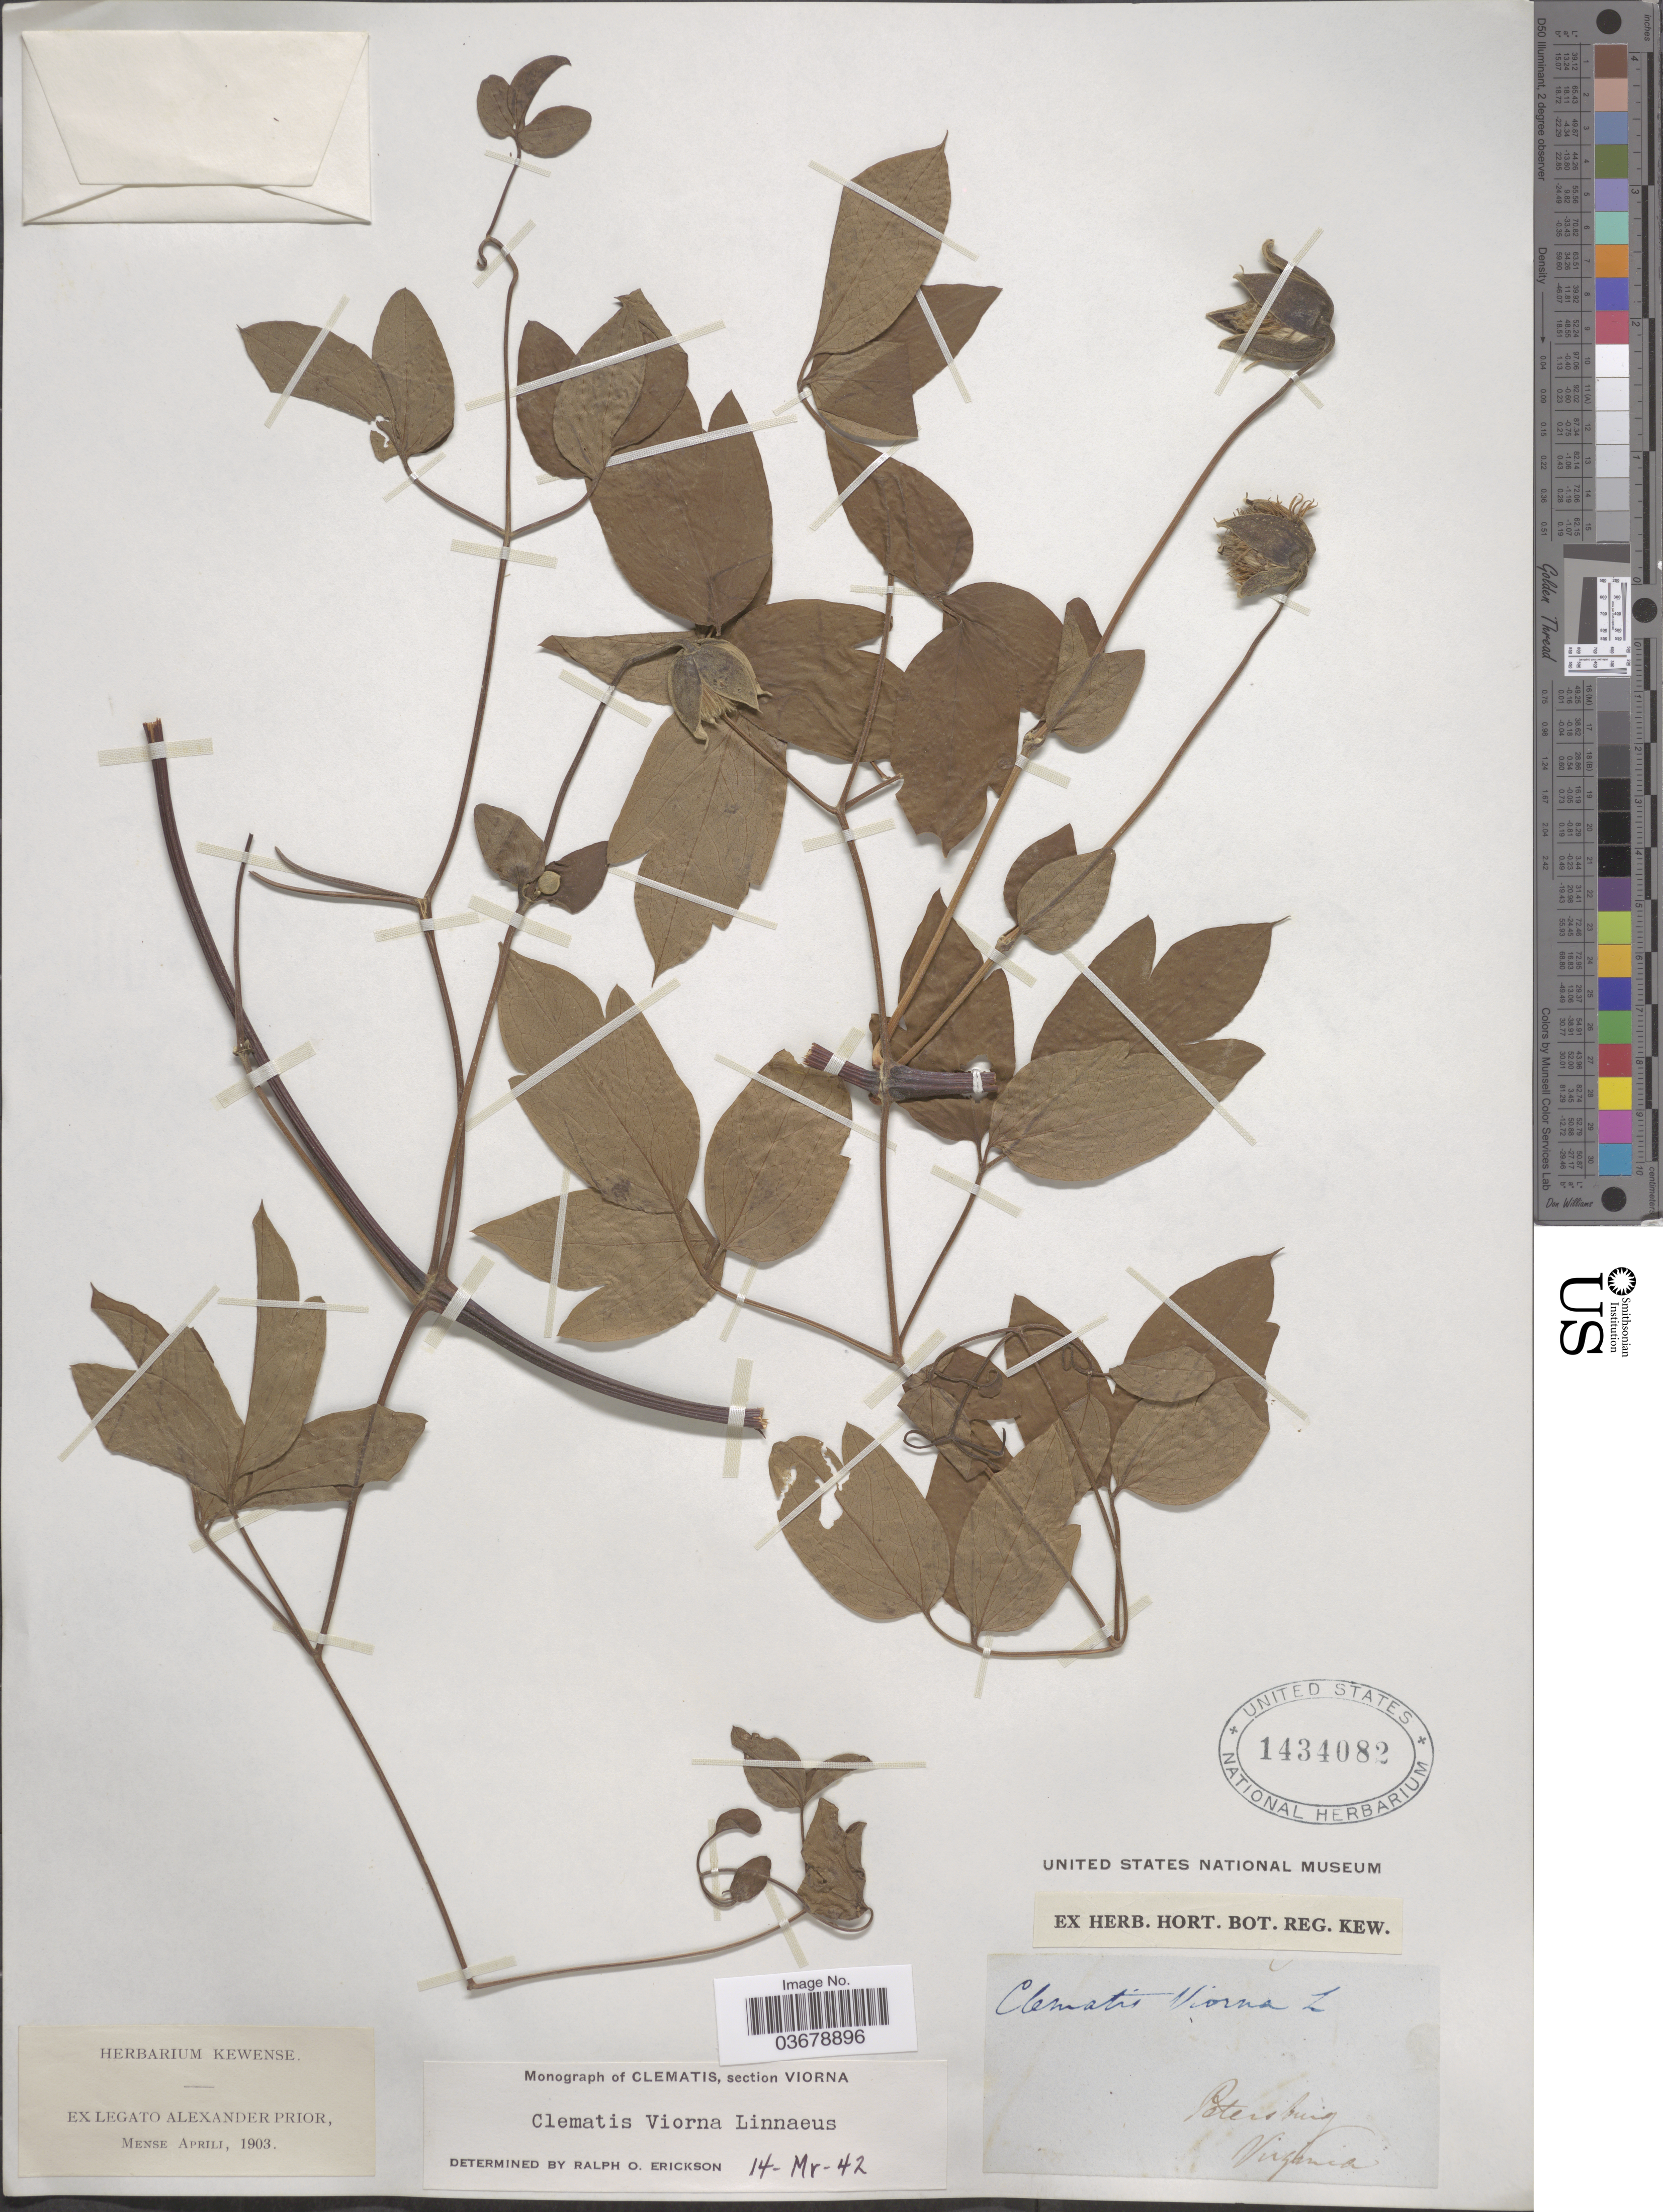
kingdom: Plantae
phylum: Tracheophyta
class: Magnoliopsida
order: Ranunculales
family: Ranunculaceae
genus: Clematis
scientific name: Clematis viorna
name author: L.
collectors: A. Prior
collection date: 1903-04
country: United States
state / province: Virginia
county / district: City of Petersburg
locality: Petersburg.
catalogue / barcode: US 1434082